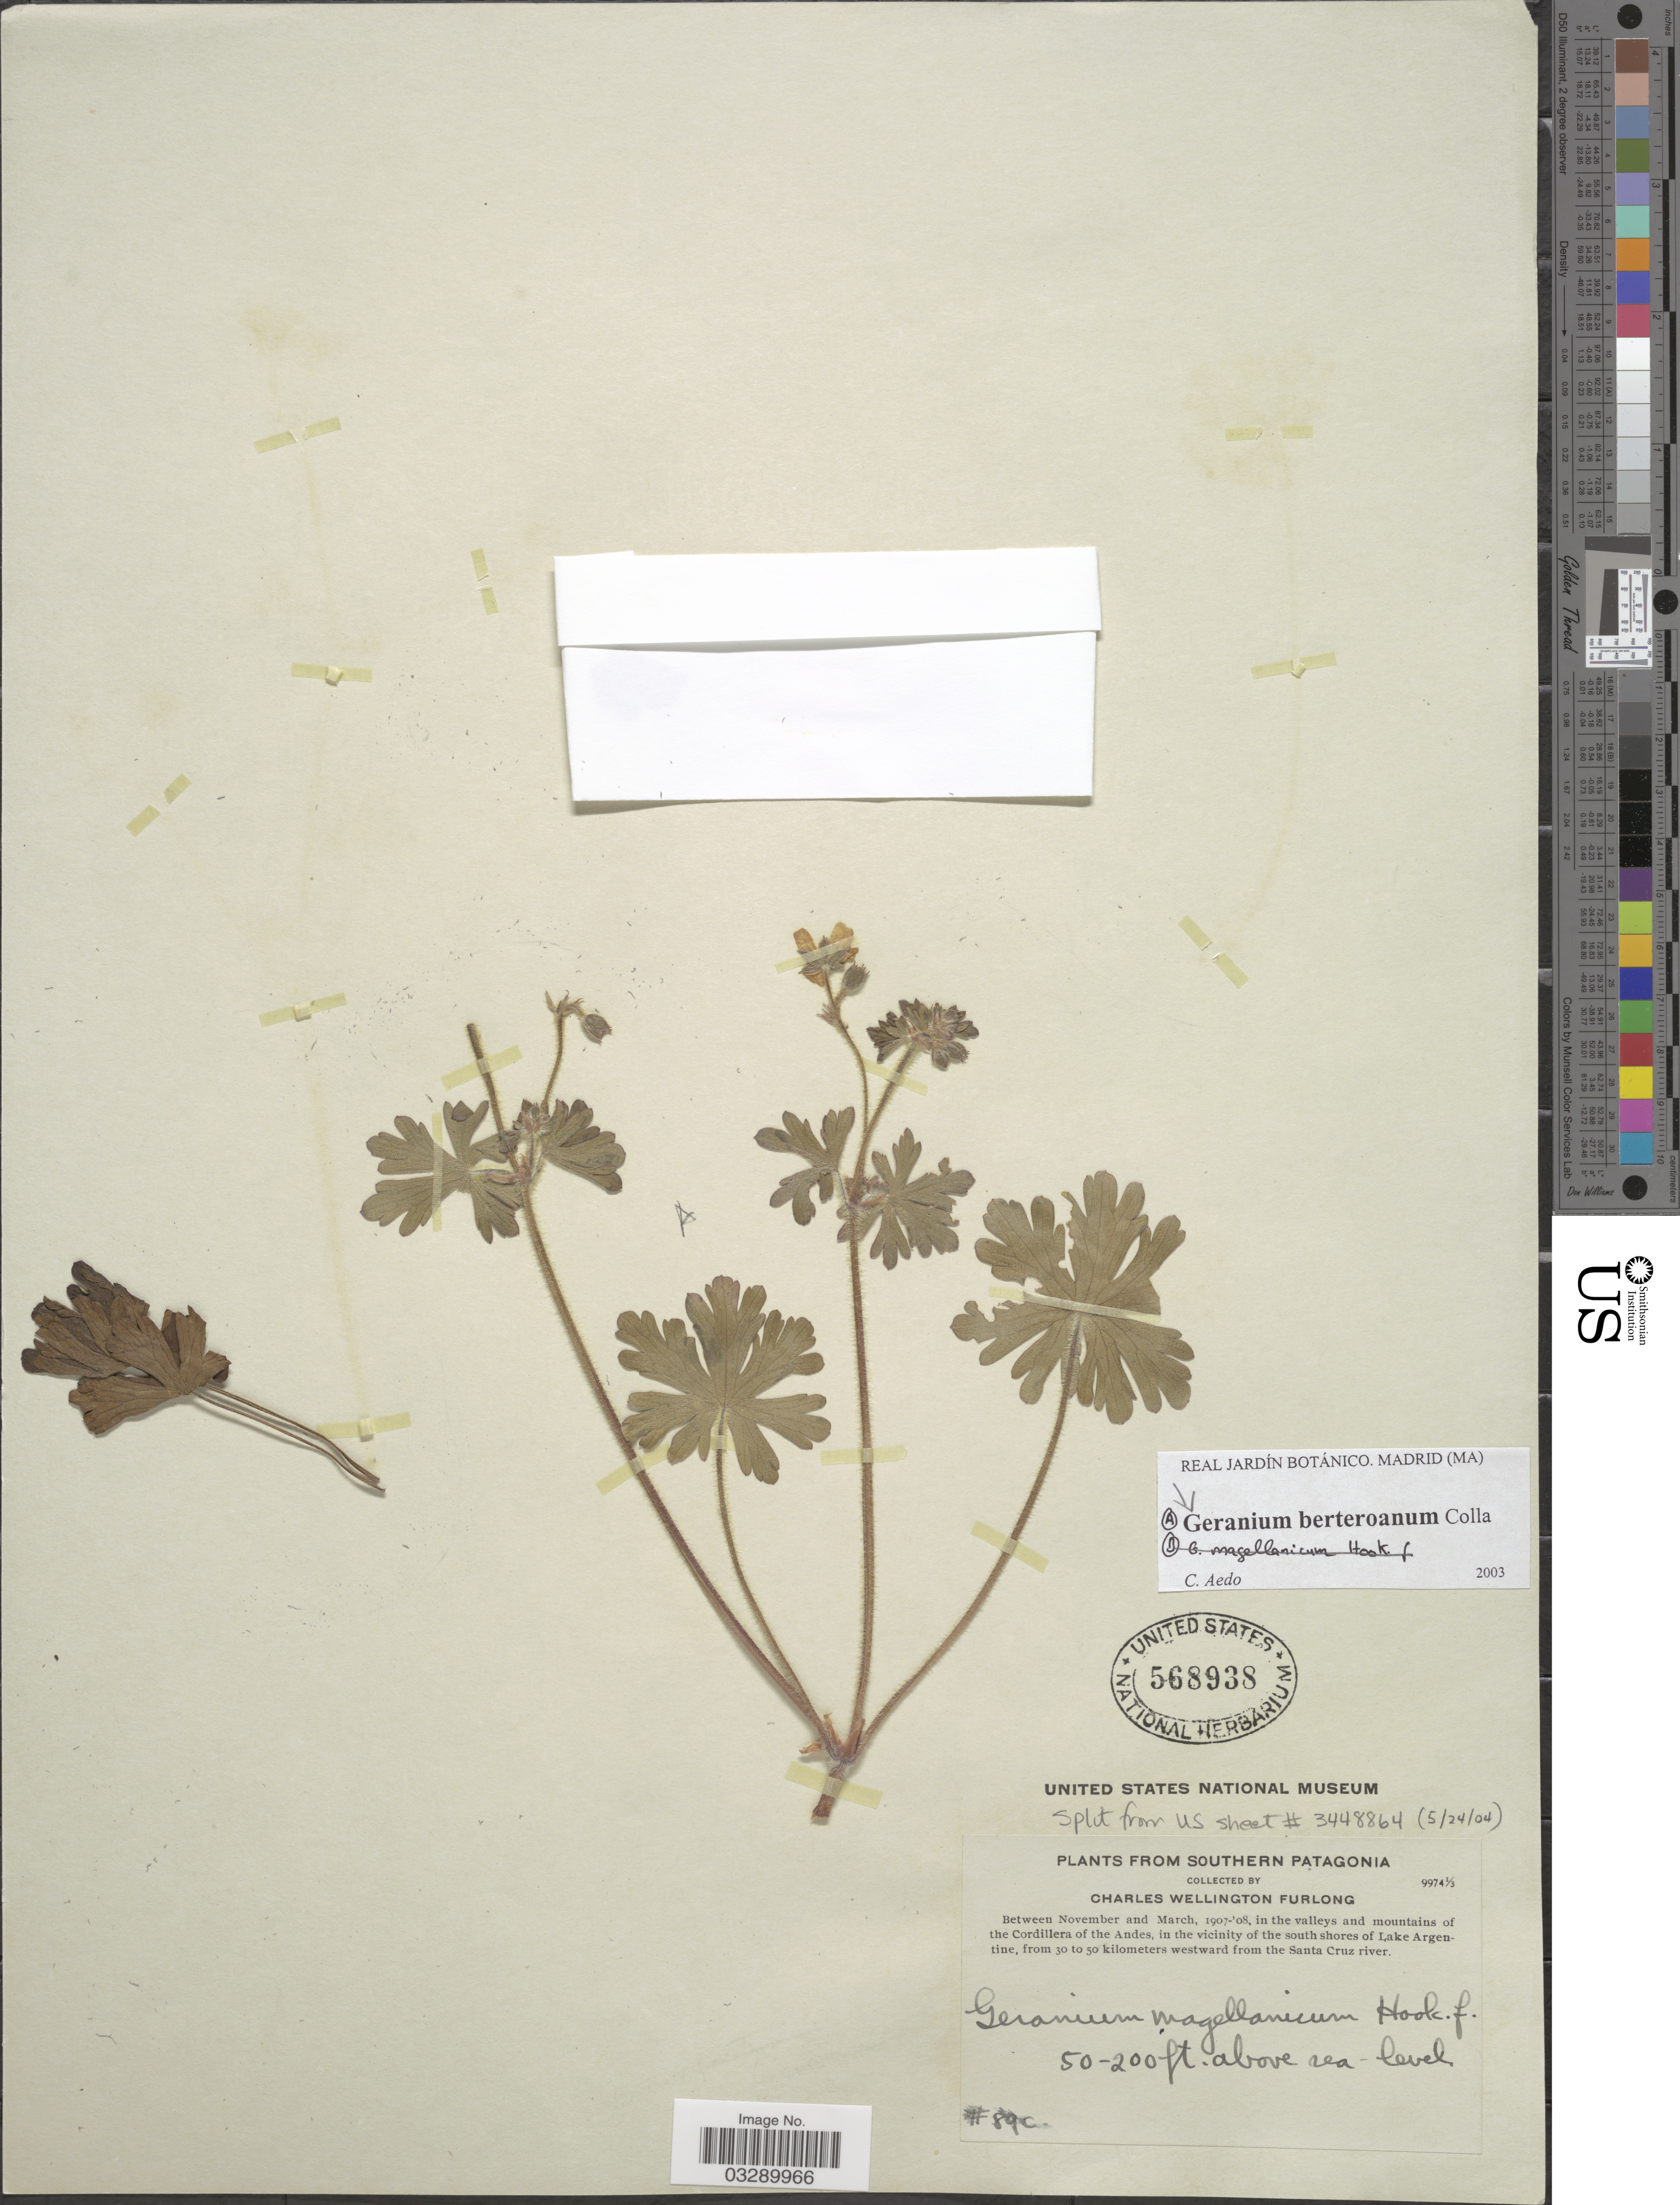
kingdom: Plantae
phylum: Tracheophyta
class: Magnoliopsida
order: Geraniales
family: Geraniaceae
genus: Geranium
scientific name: Geranium berteroanum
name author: Colla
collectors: C. Furlong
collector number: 89c?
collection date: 1907-11/1908-03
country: Argentina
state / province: Santa Cruz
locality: Southern Patagonia. In the valleys and mountains of the Cordillera to the Andes, in the vicinity of the south shores of Lake Argentine, from 30 to 50 kilomters westward from the Santa Cruz river.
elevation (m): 15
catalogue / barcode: US 568938